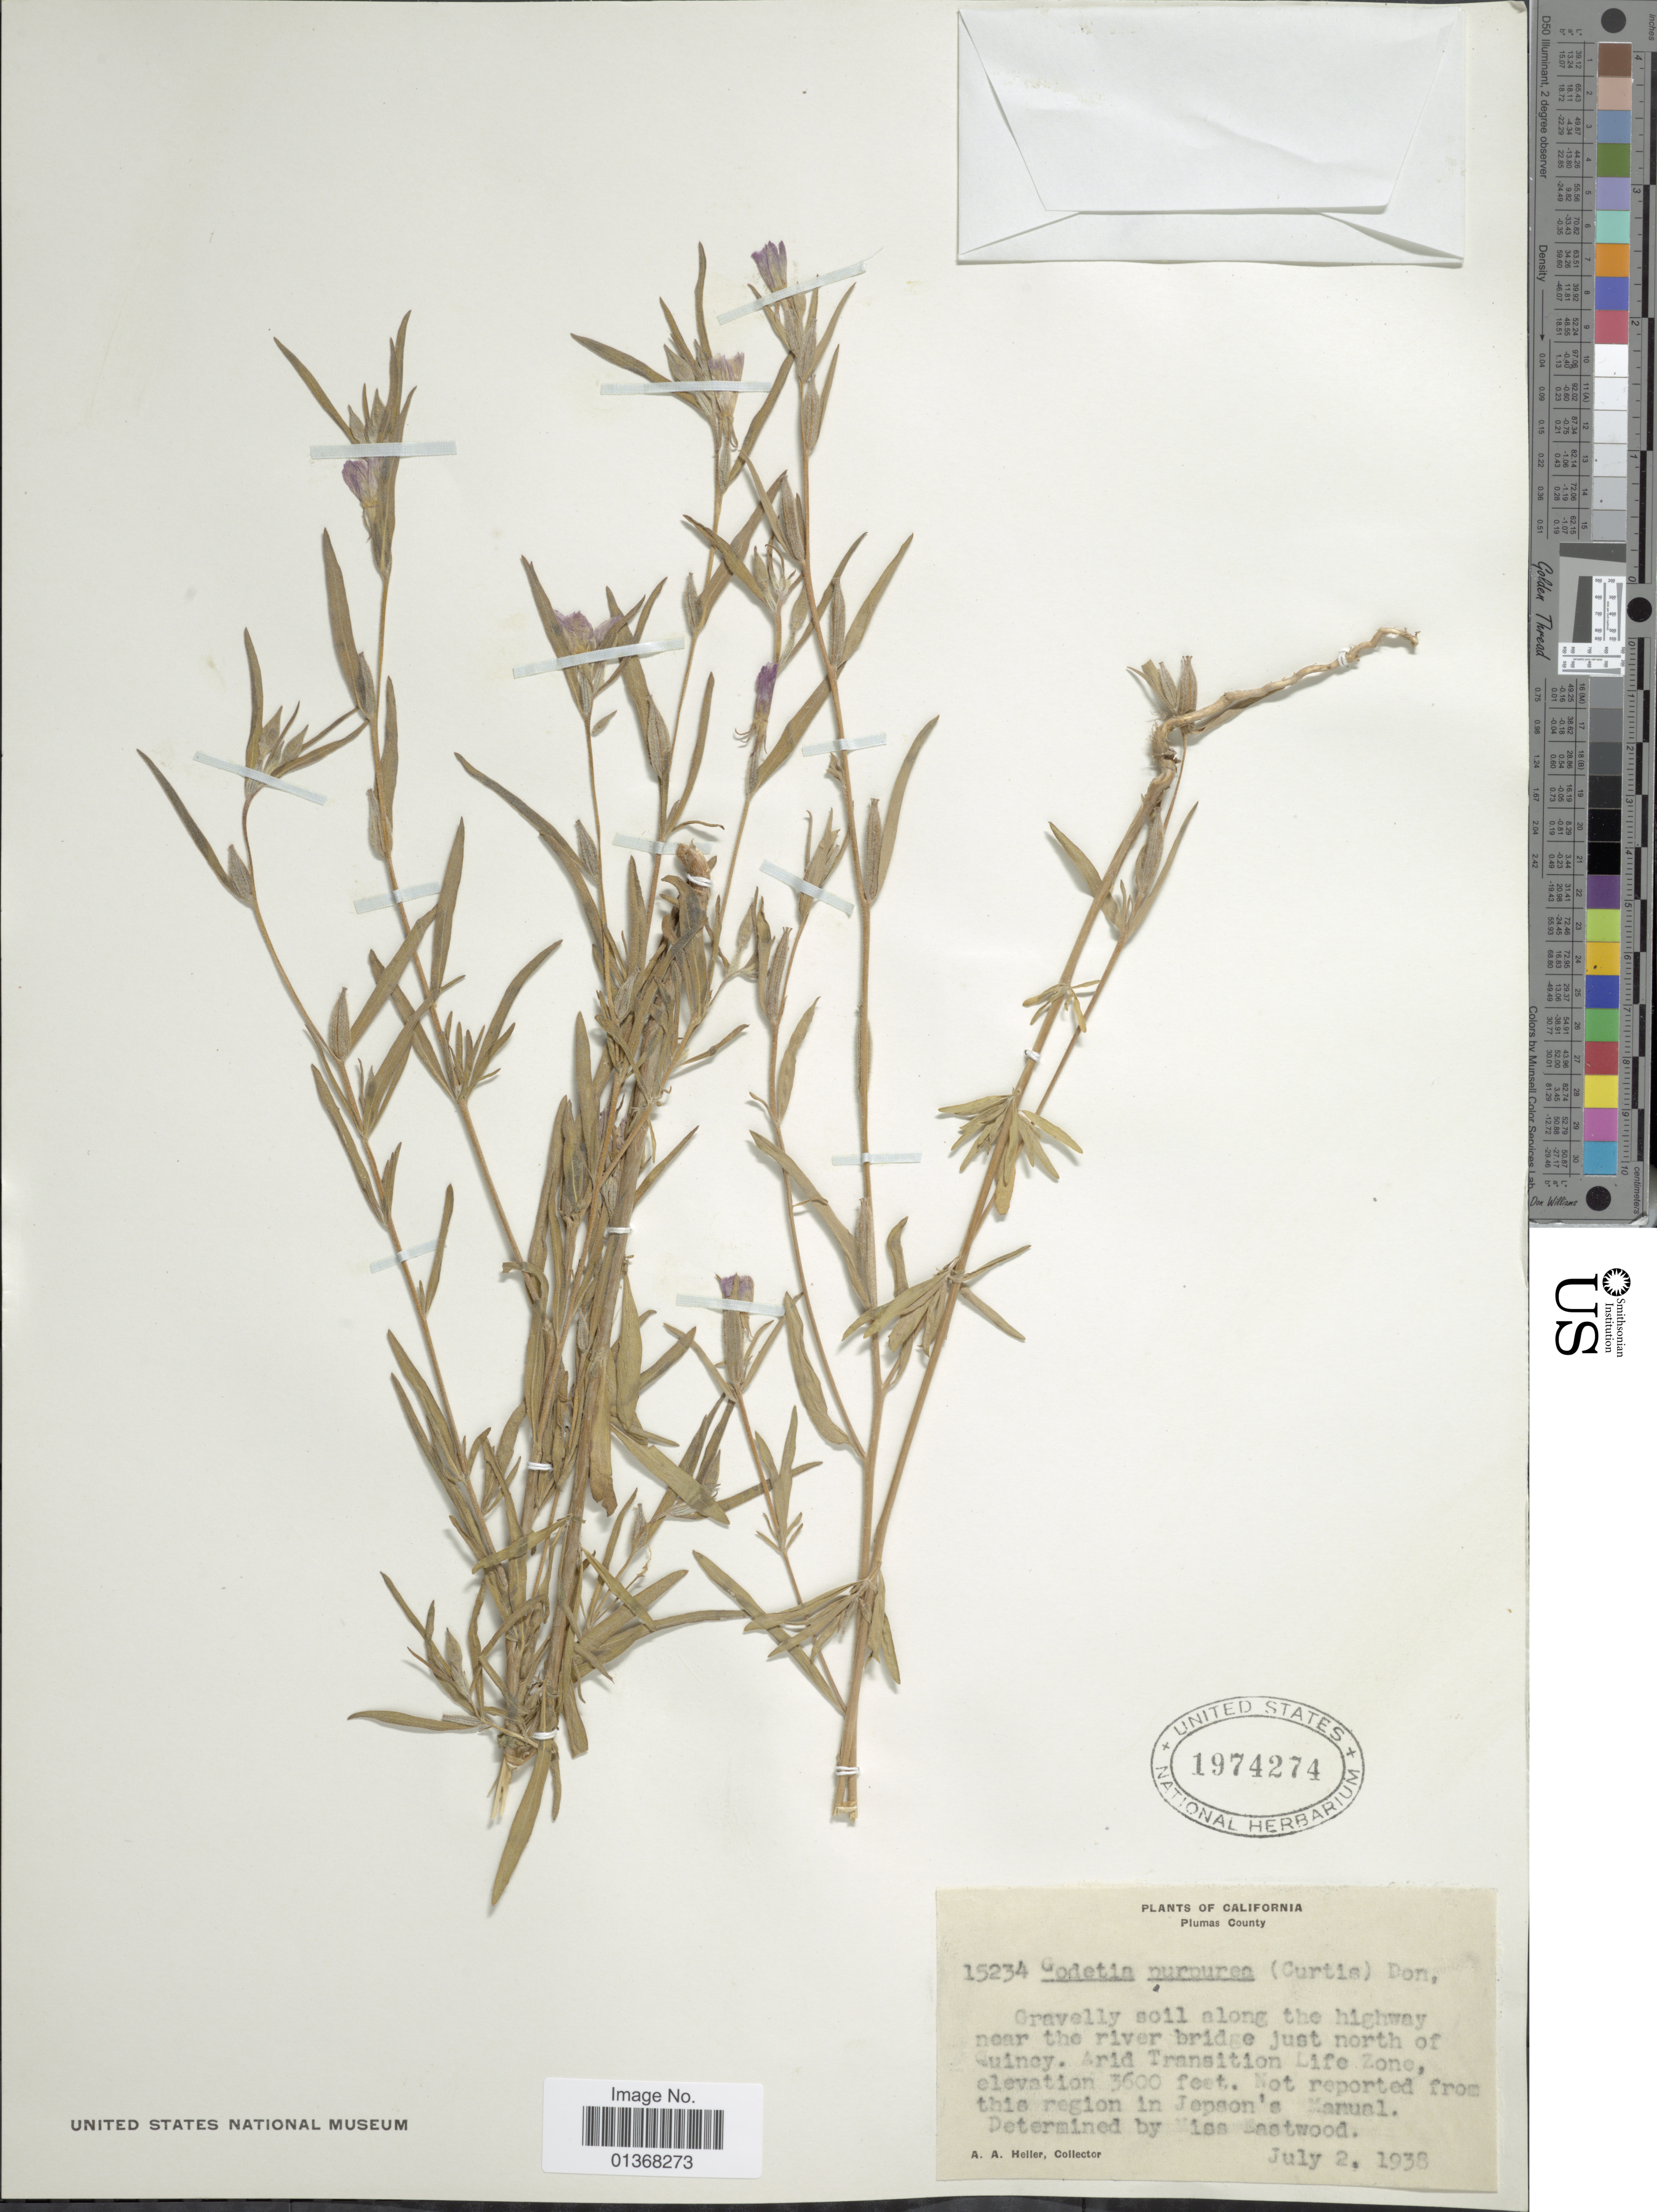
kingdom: Plantae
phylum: Tracheophyta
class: Magnoliopsida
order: Myrtales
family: Onagraceae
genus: Clarkia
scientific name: Clarkia purpurea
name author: (Curtis) A. Nelson & J.F. Macbr.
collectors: A. A. Heller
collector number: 15234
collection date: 1938-07-02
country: United States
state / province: California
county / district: Plumas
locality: Plumas County, Gravelly soil along the highway near the river bridge just north of Quiney. Arid Transition Life Zone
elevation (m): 1097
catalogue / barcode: US 1974274